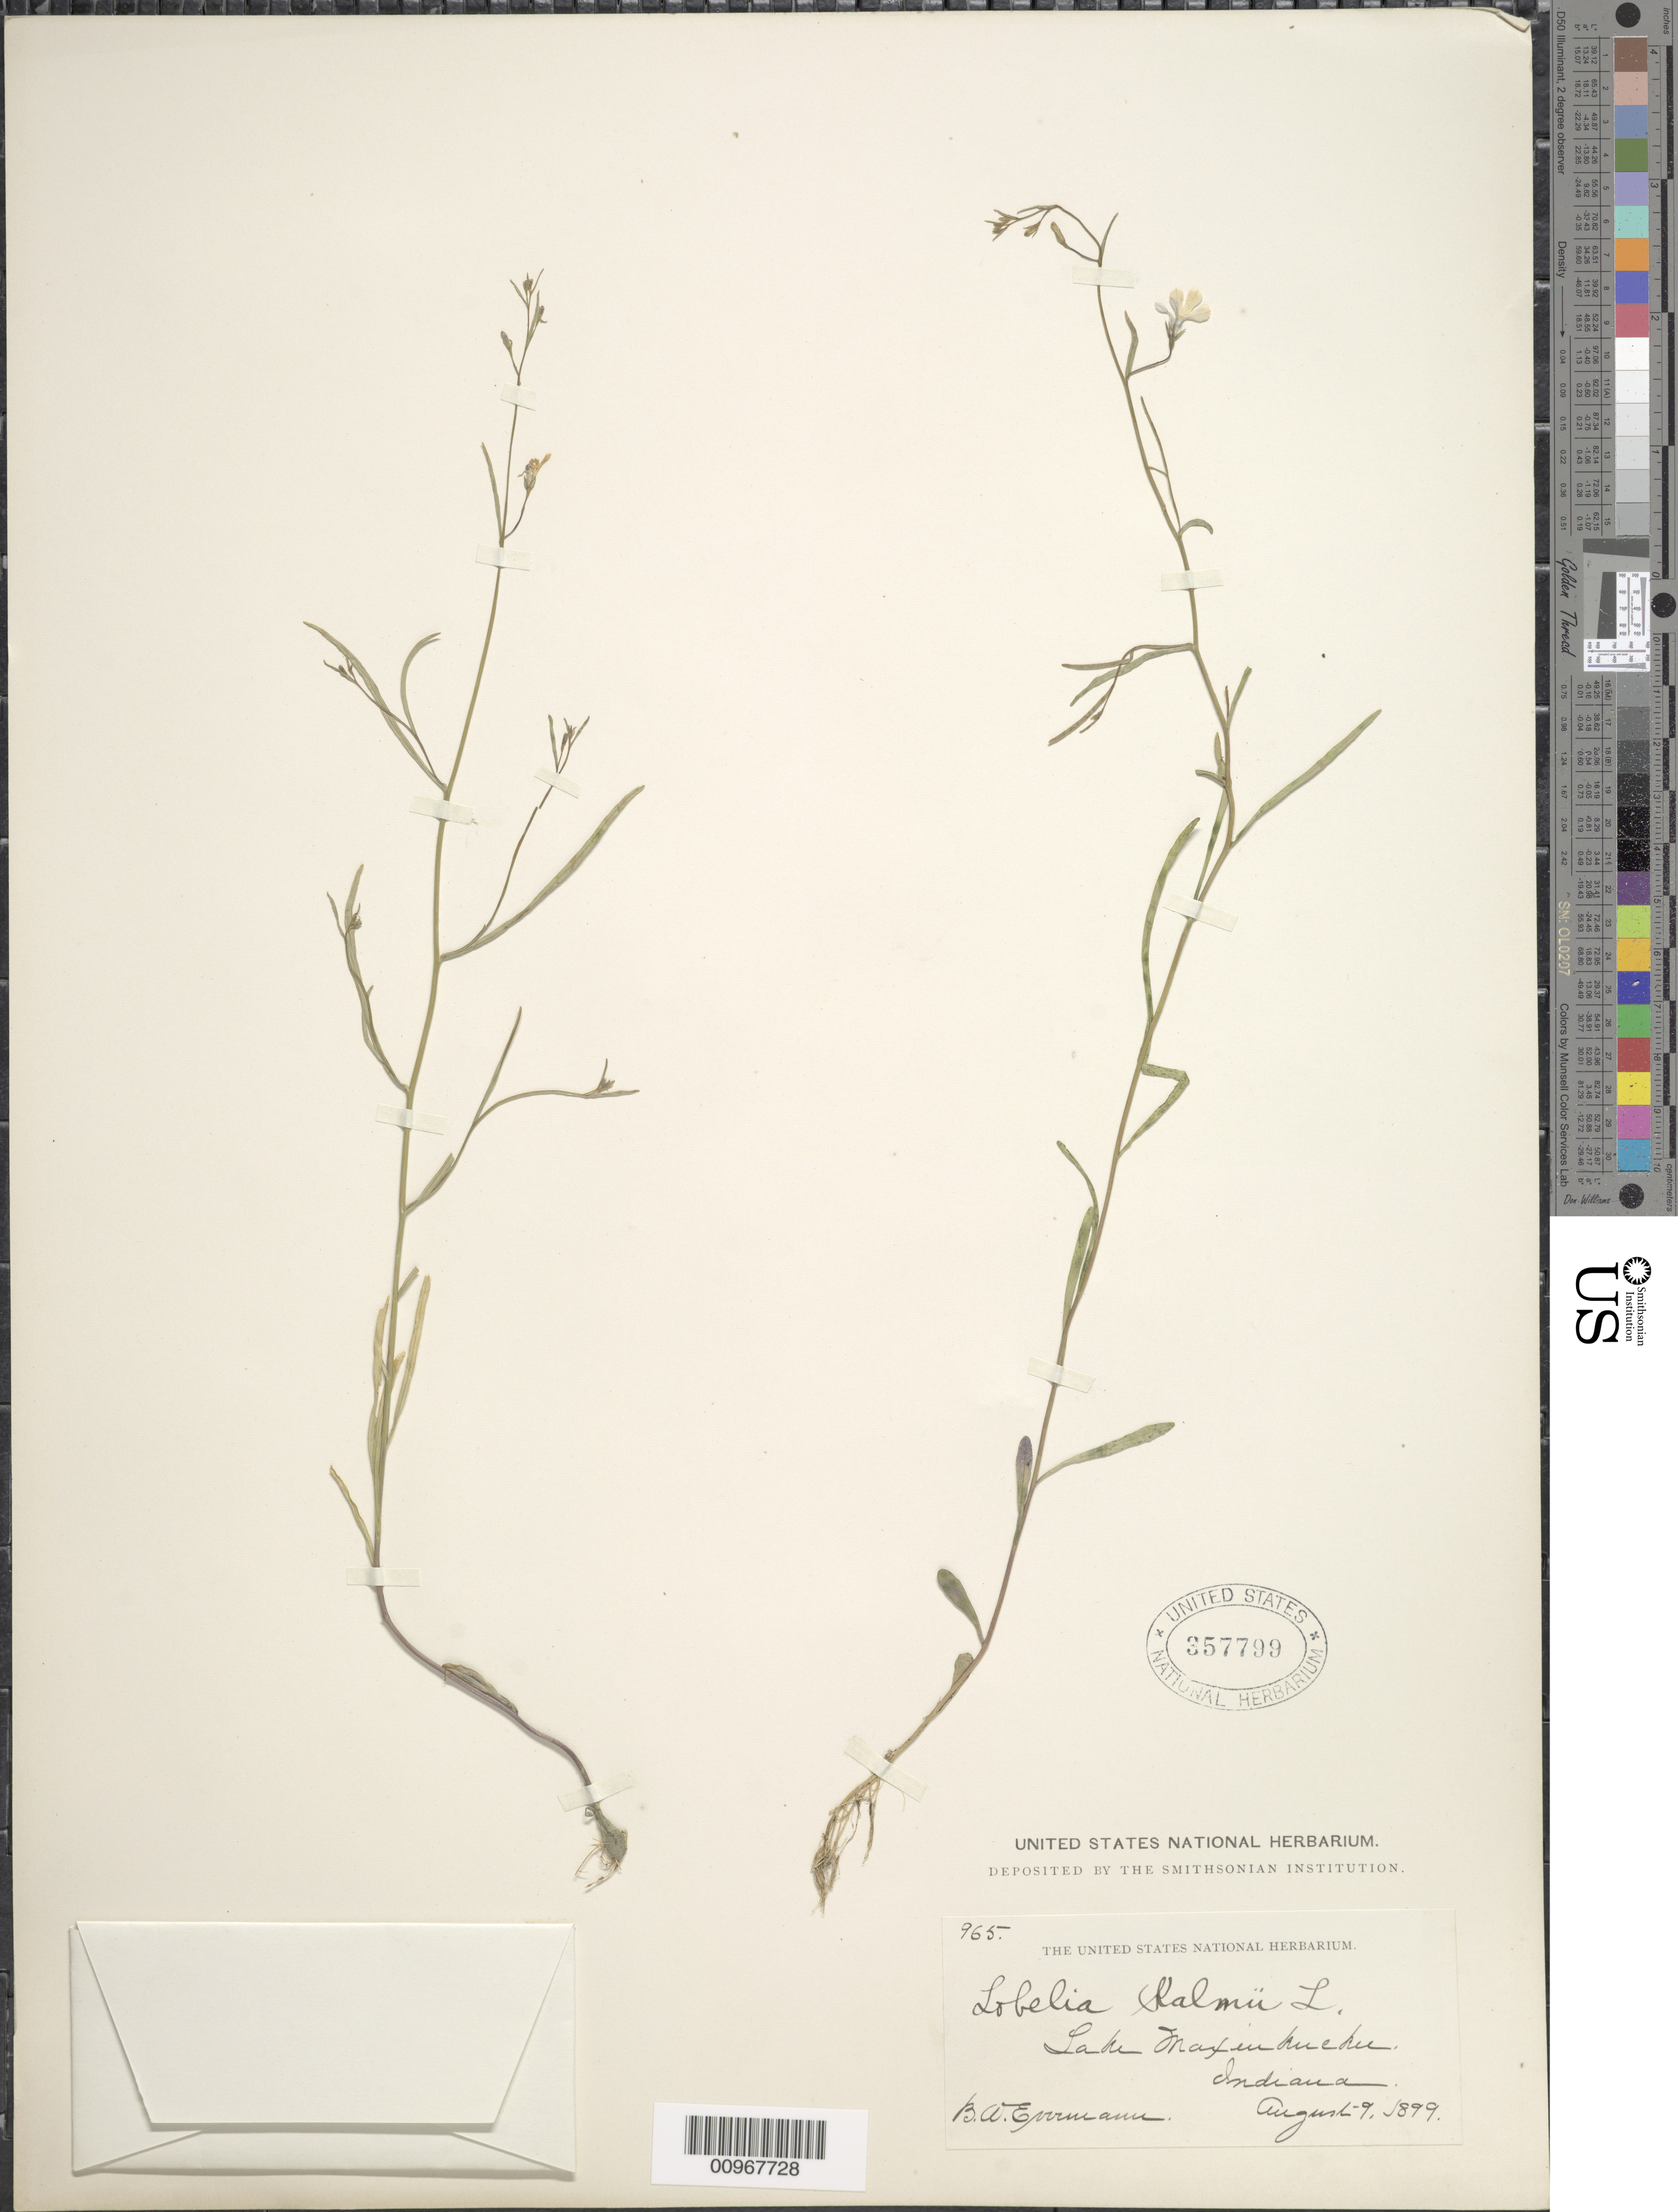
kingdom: Plantae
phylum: Tracheophyta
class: Magnoliopsida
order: Asterales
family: Campanulaceae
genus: Lobelia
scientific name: Lobelia kalmii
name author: L.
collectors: B. W. Evermann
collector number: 965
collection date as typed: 9 Aug 1899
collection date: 1899-08-09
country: United States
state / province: Indiana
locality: Lake Maxinkuckee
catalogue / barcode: US 357799